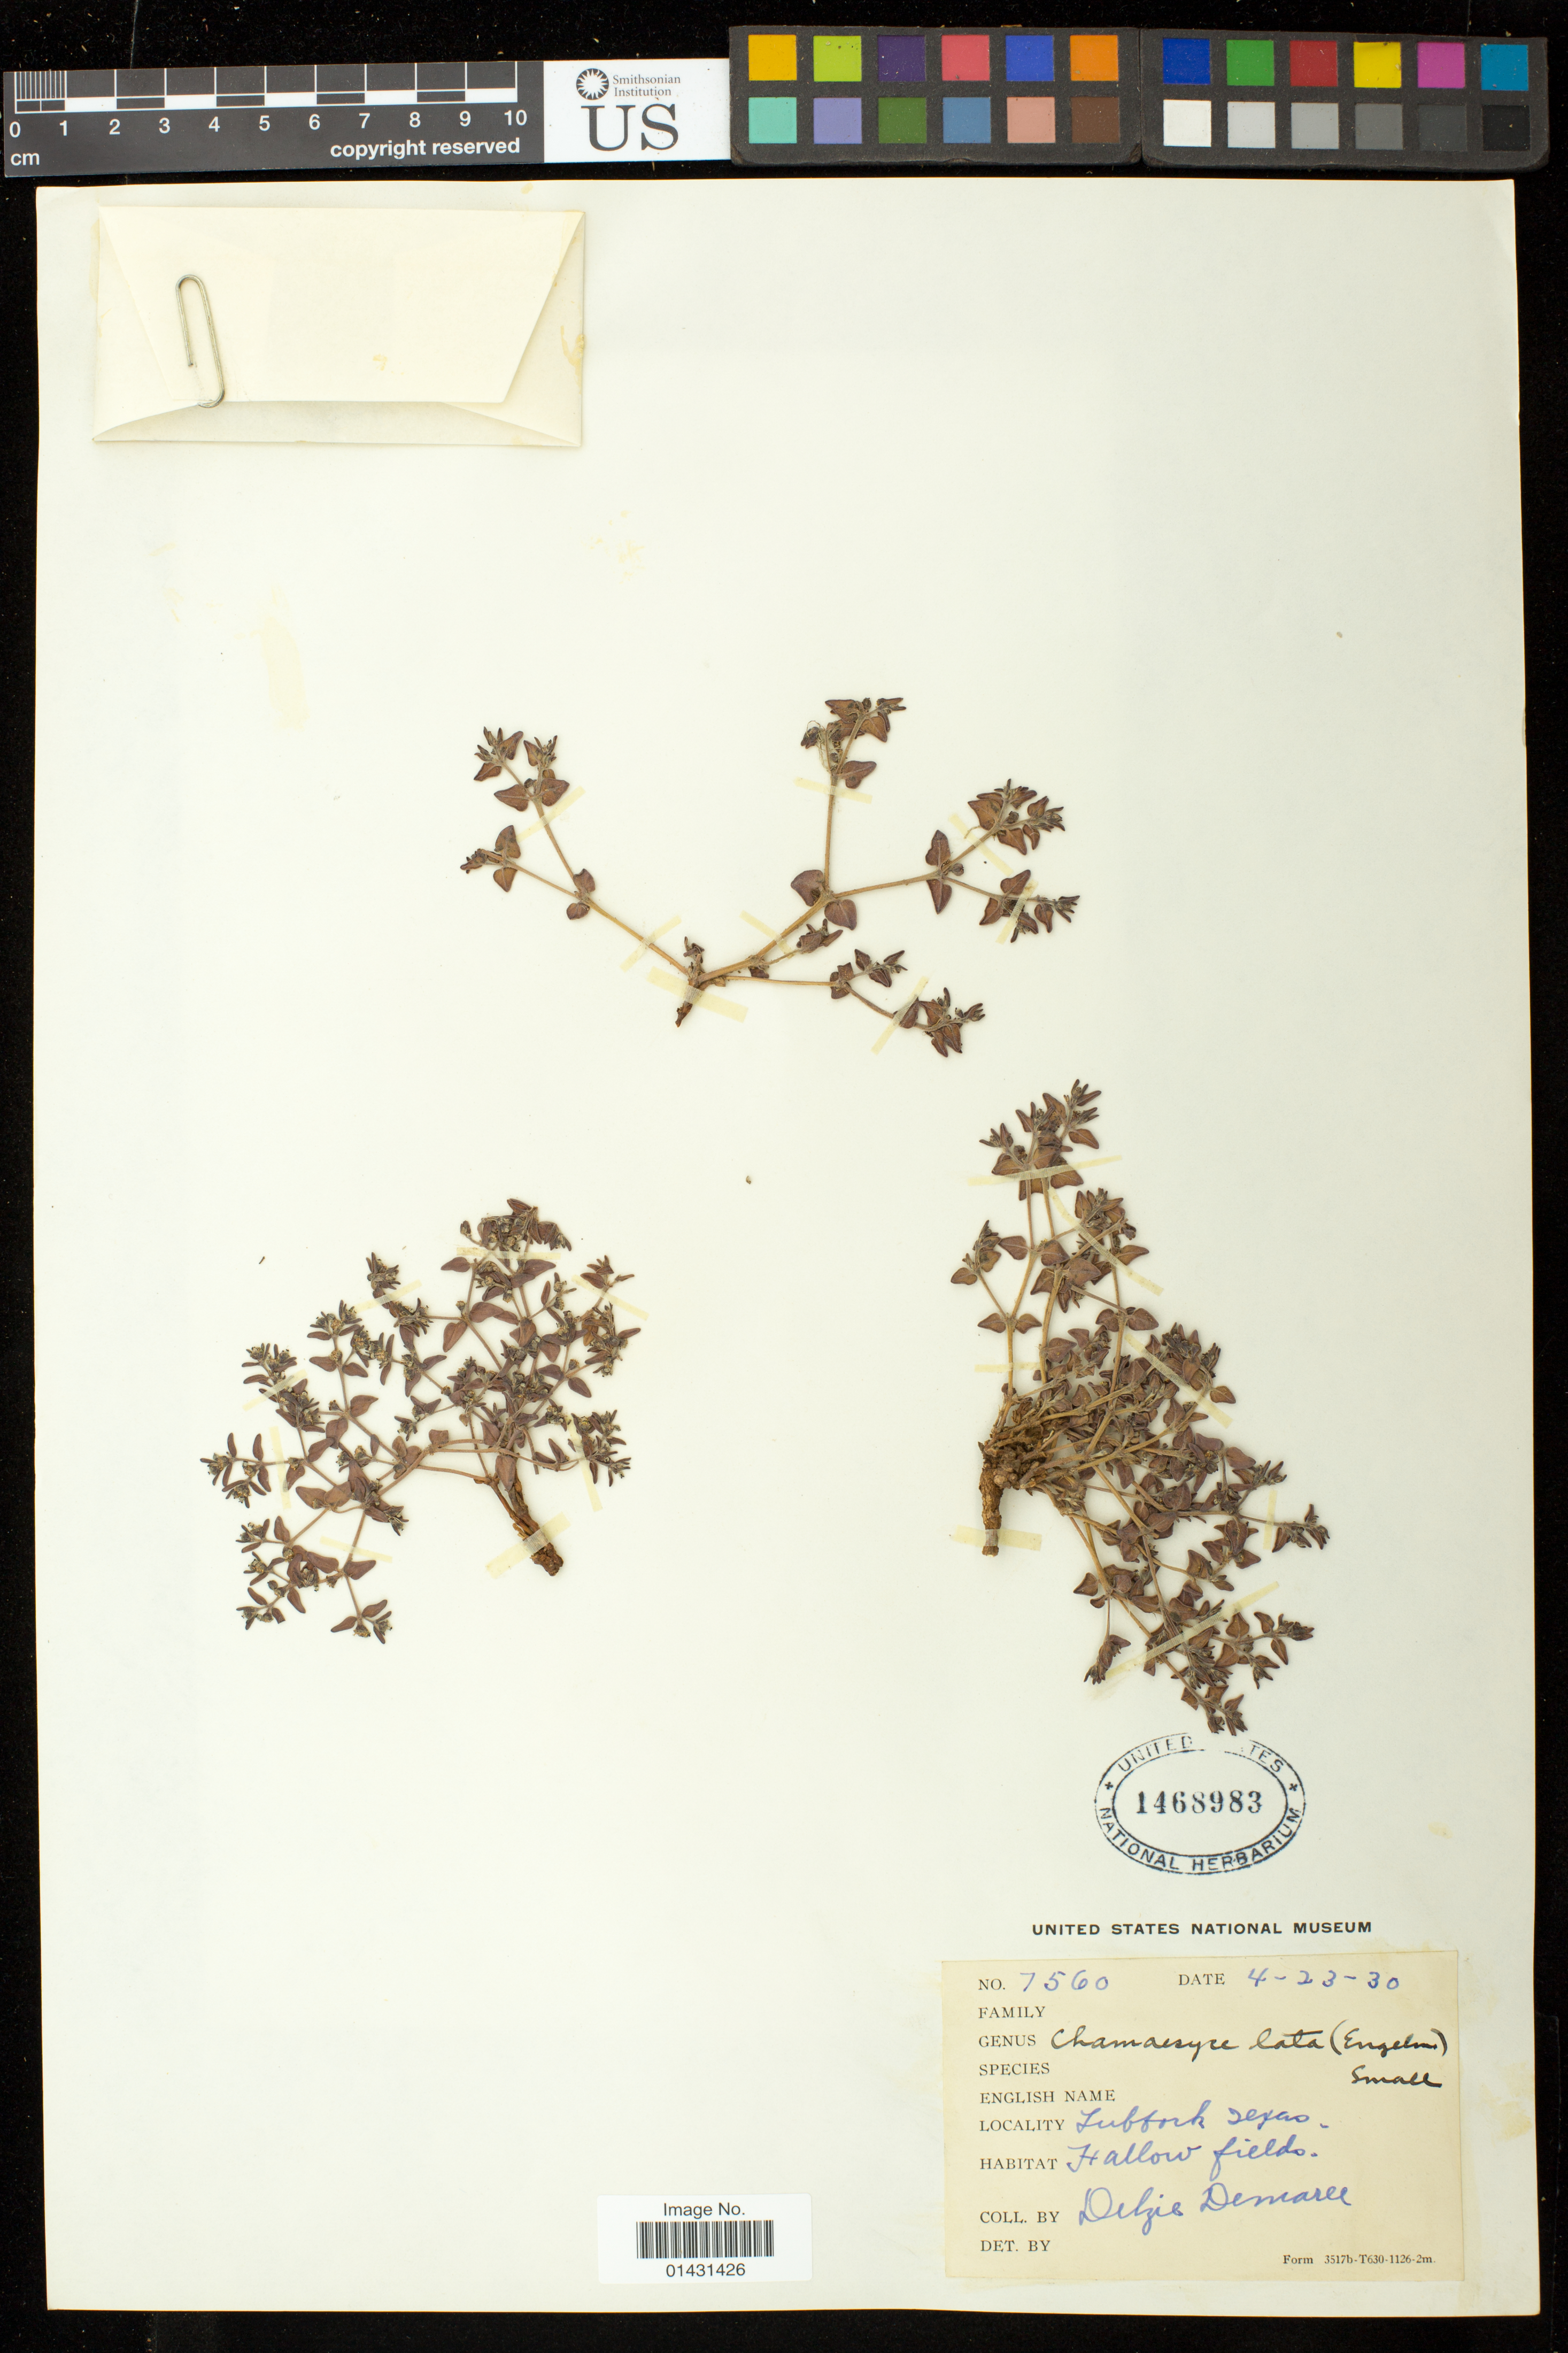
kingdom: Plantae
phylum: Tracheophyta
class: Magnoliopsida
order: Malpighiales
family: Euphorbiaceae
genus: Euphorbia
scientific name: Euphorbia laxa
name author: Drake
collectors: D. Demaree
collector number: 7560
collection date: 1930-04-23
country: United States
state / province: Texas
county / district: Lubbock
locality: Lubbock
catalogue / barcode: US 1468983